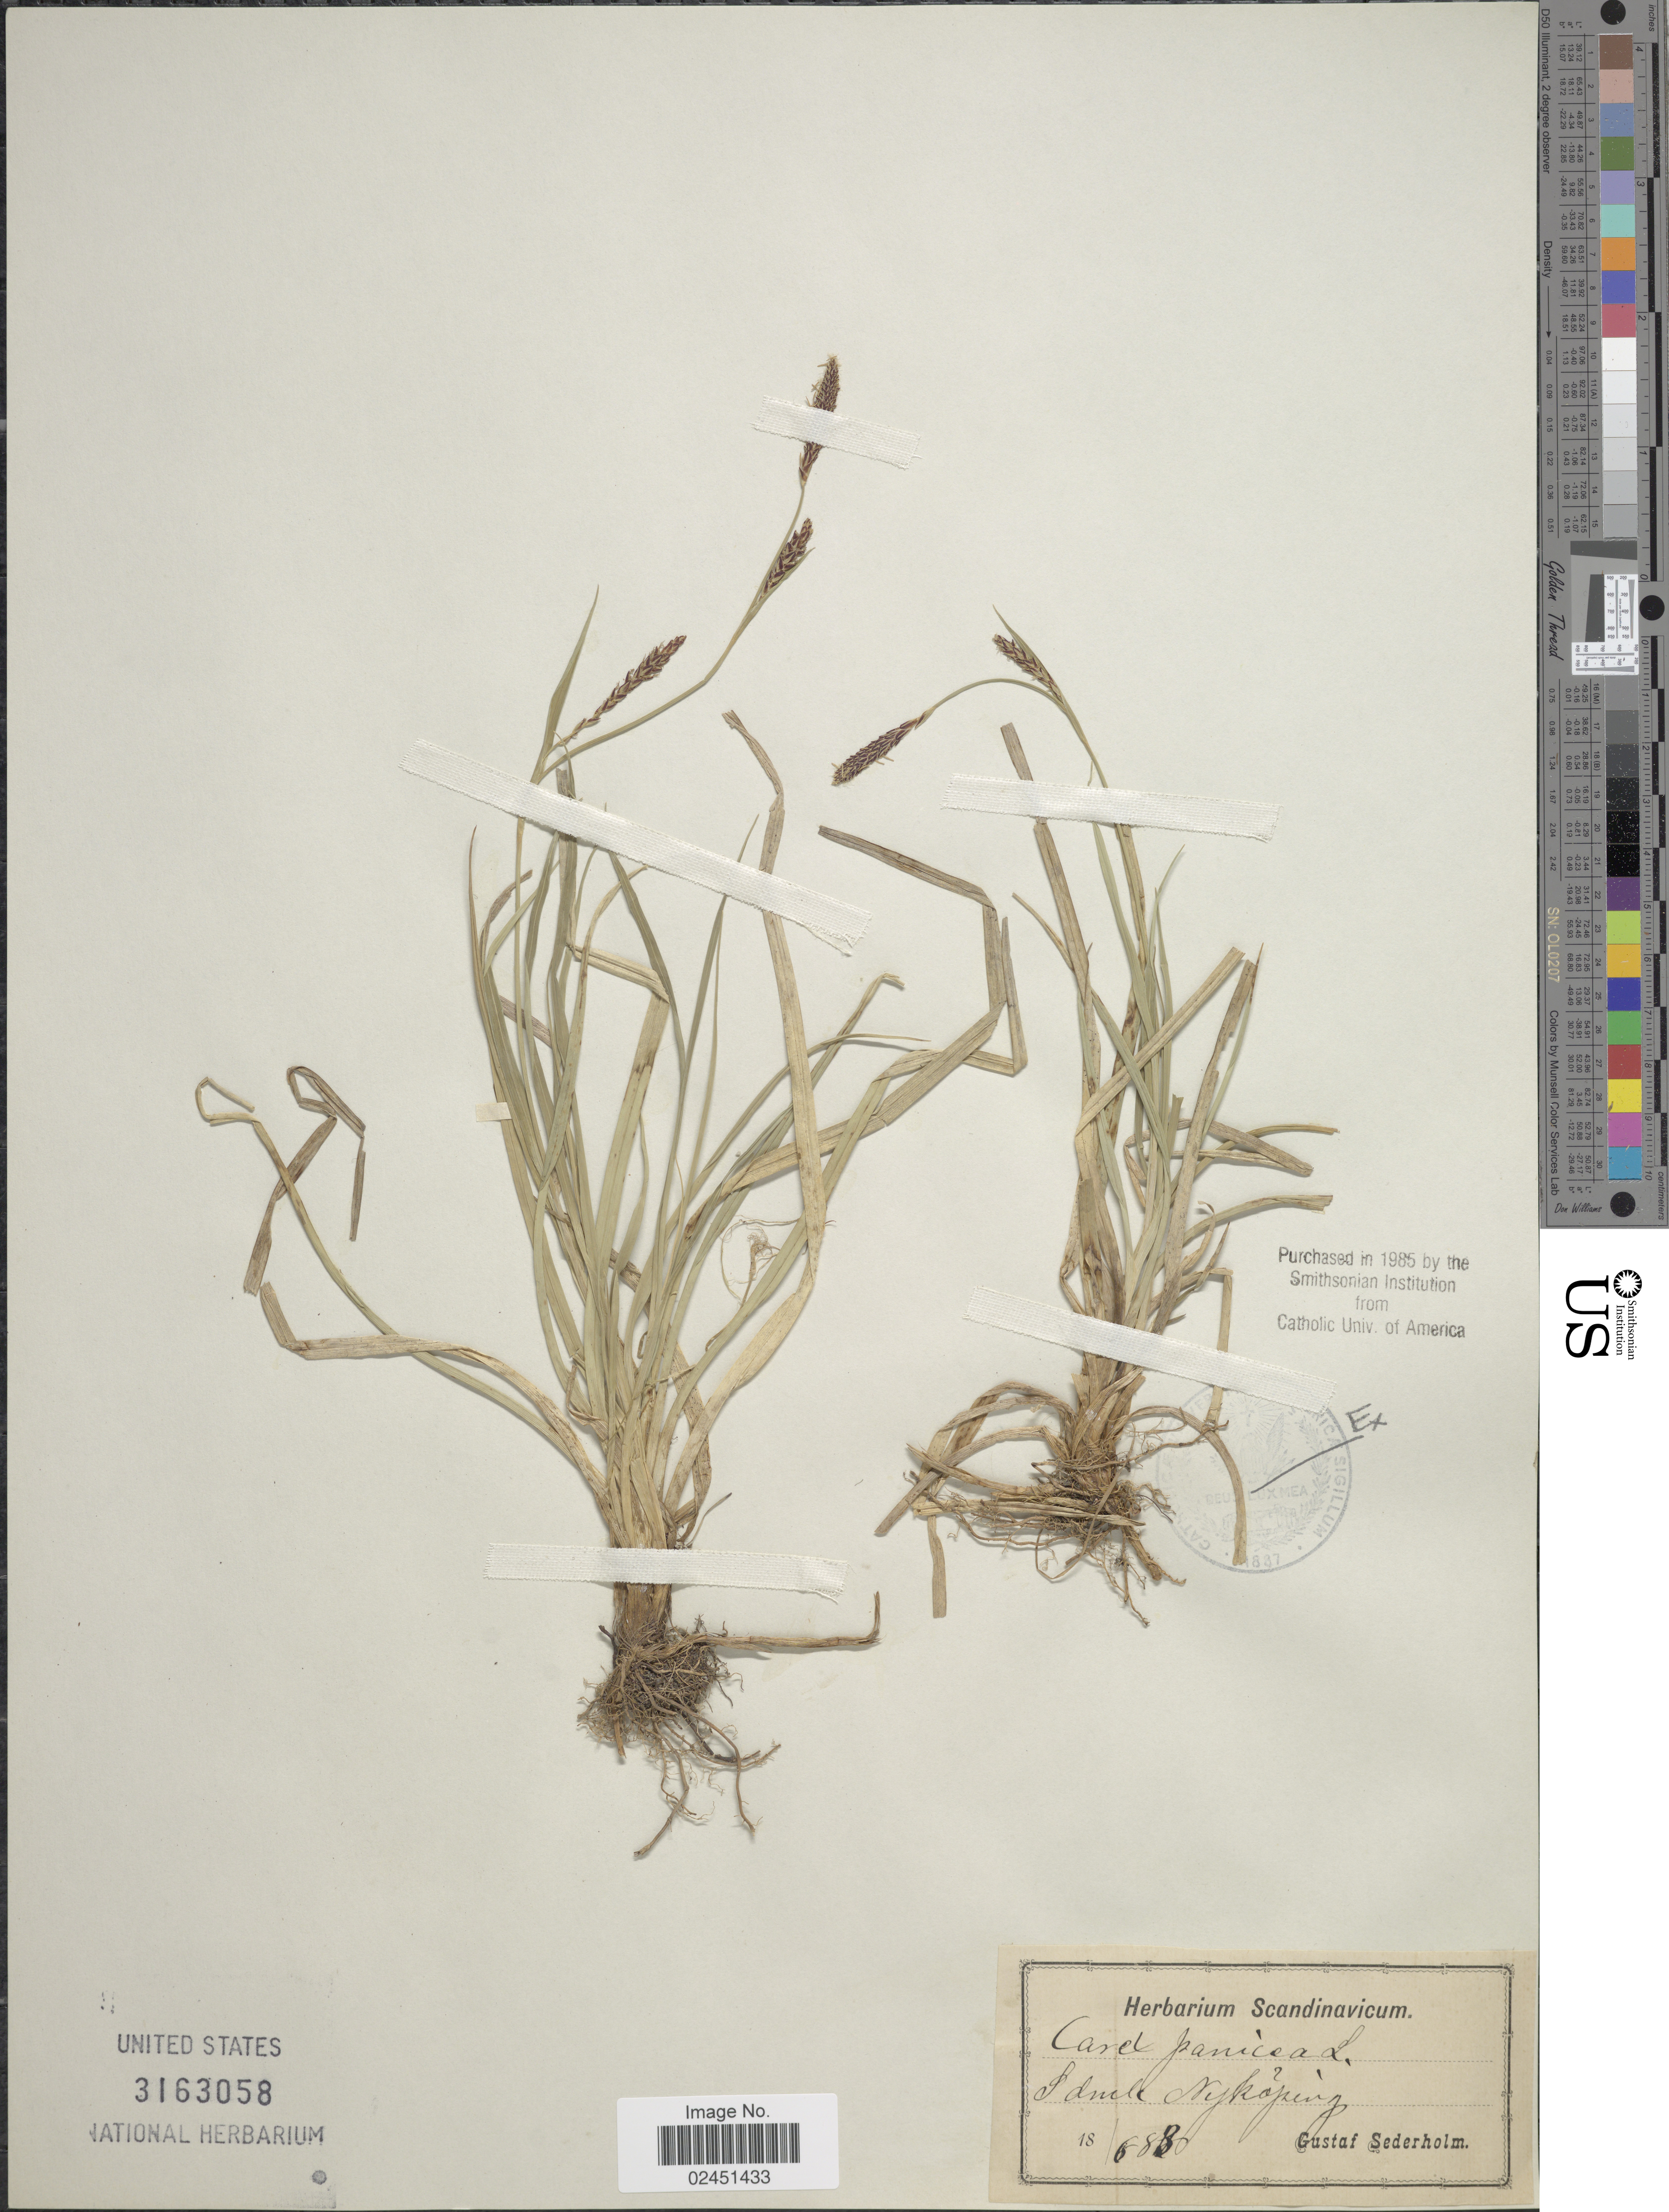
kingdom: Plantae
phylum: Tracheophyta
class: Liliopsida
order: Poales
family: Cyperaceae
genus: Carex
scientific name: Carex panicea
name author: L.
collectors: G. Sederholm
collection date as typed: Transcribed d/m/y: 18/6/88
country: Sweden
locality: Idmele Nyköping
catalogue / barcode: US 3163058